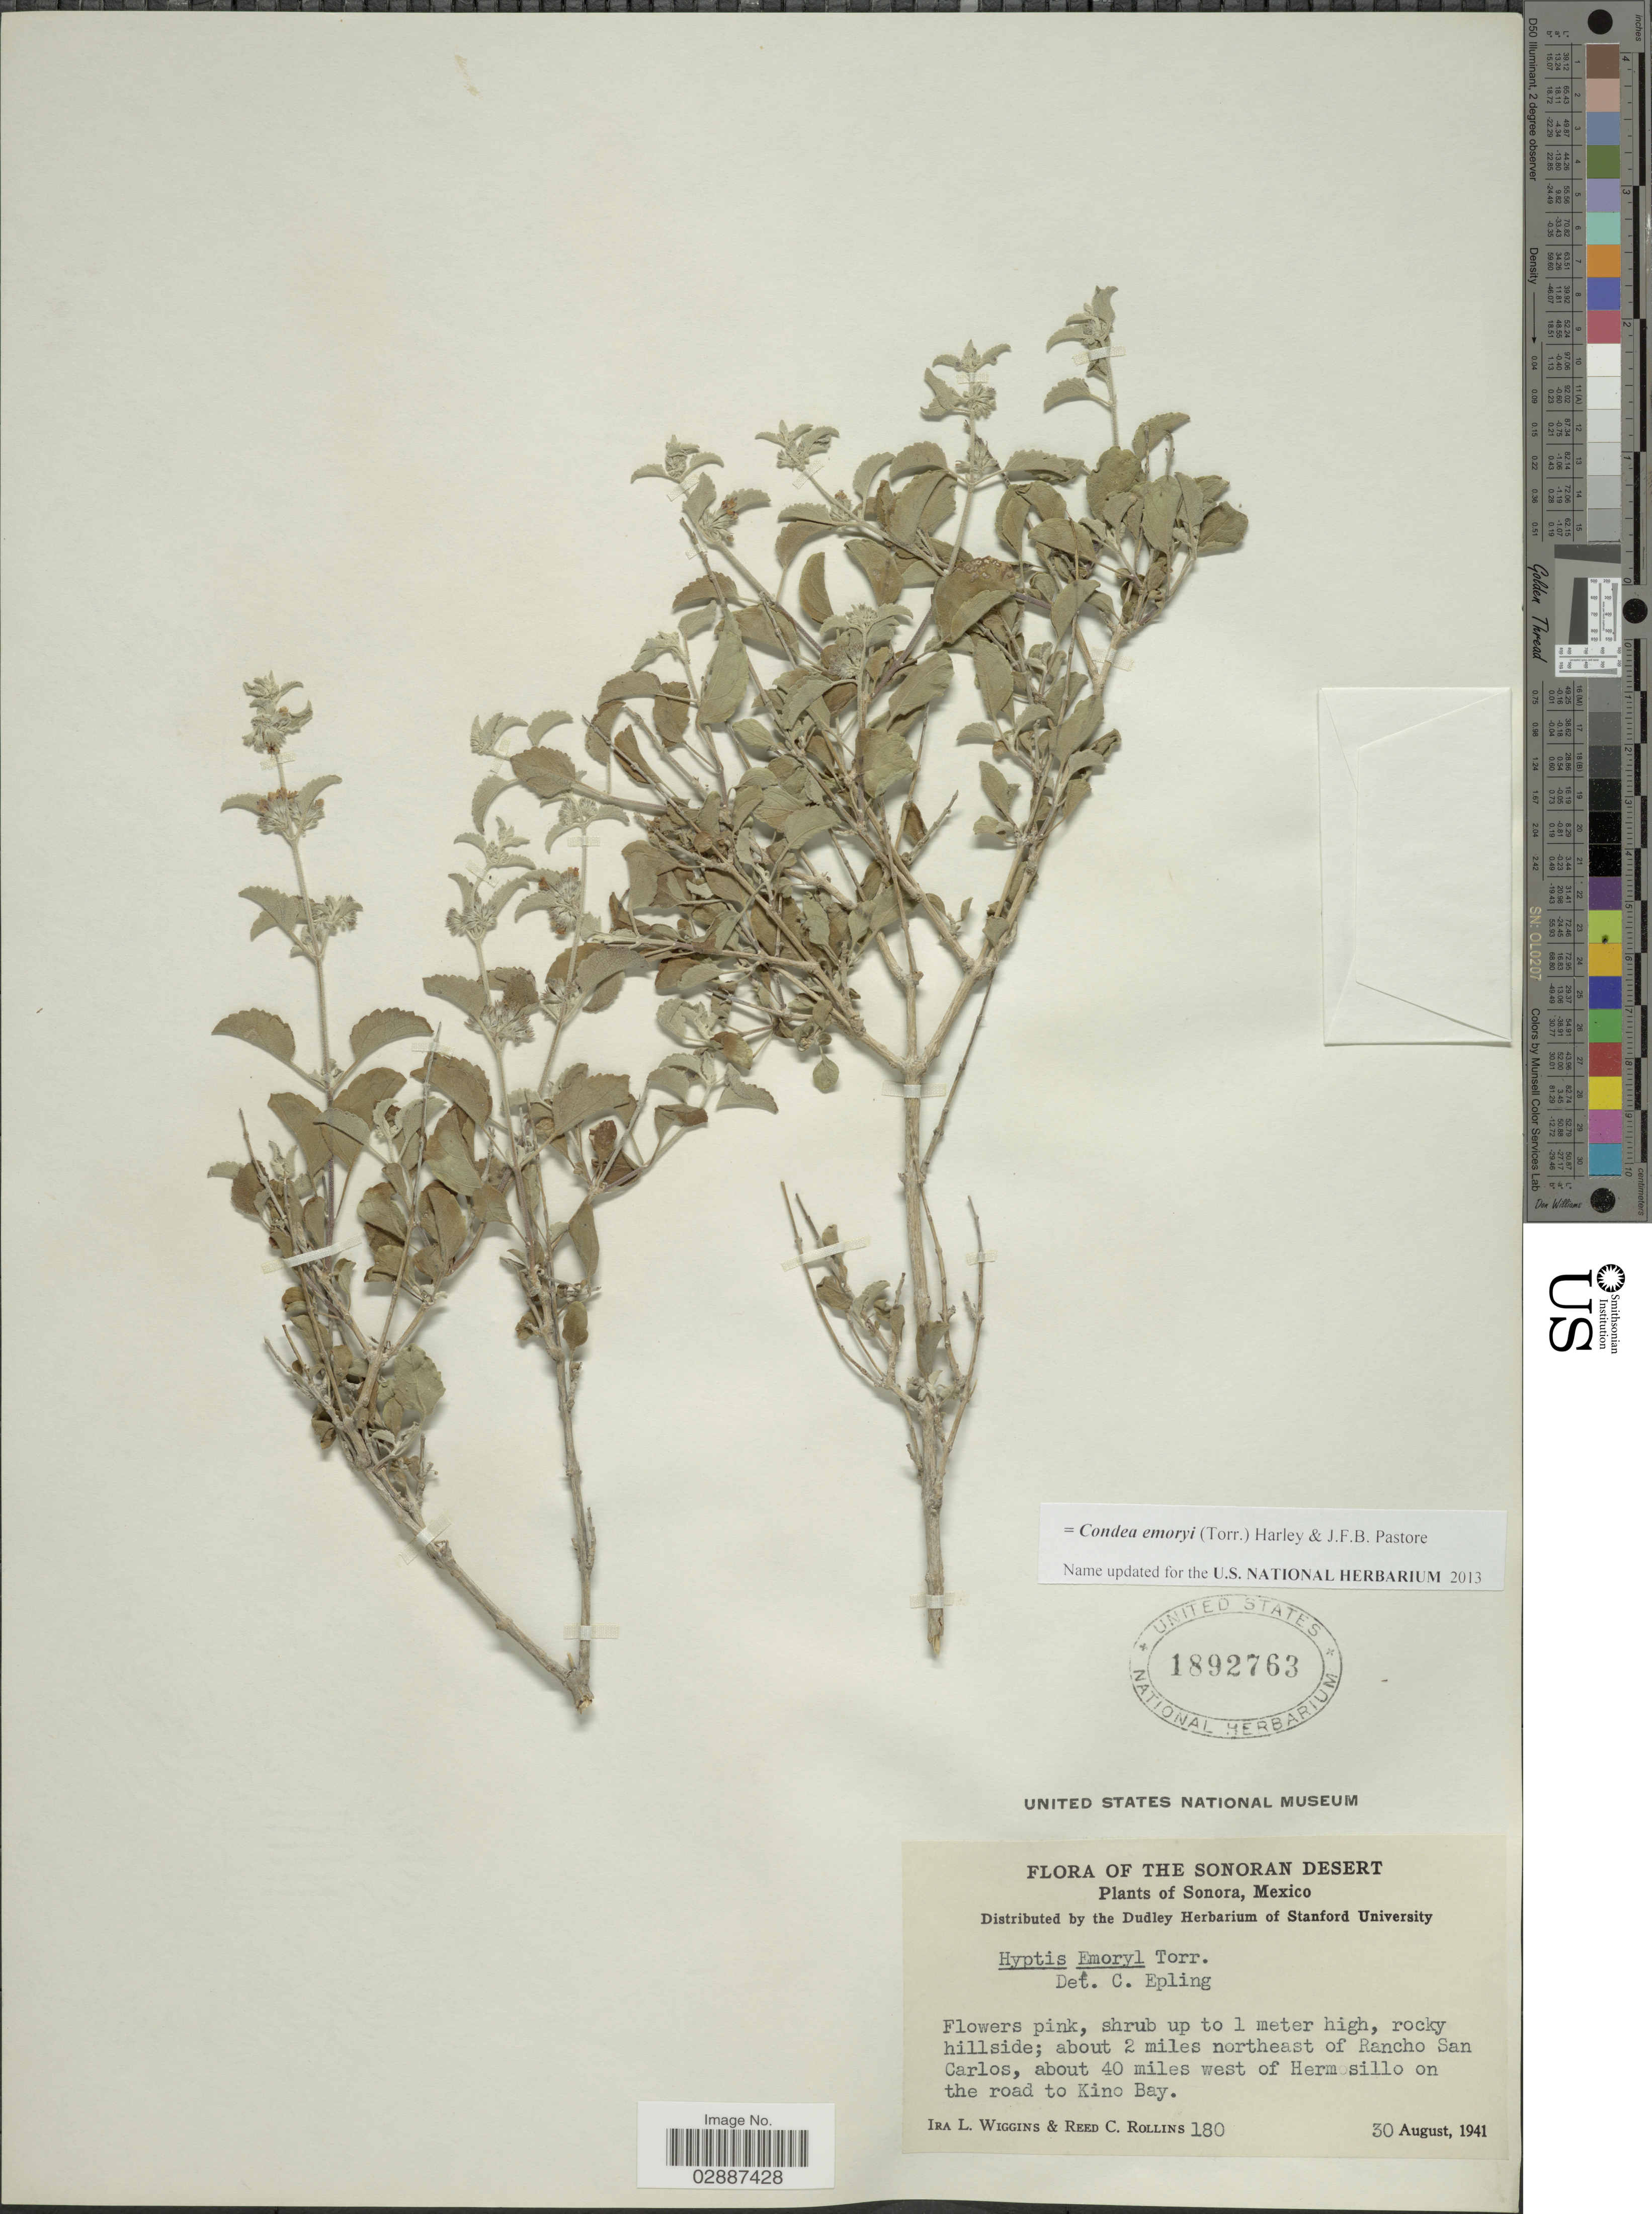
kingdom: Plantae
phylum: Tracheophyta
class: Magnoliopsida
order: Lamiales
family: Lamiaceae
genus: Condea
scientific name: Condea emoryi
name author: (Torr.) Harley & J.F.B. Pastore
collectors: I. L. Wiggins & R. C. Rollins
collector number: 180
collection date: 1941-08-30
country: Mexico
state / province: Sonora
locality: About 2 miles northeast of Rancho San Carlos, about 40 miles west of Hermosillo on the road to Kino Bay.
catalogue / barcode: US 1892763